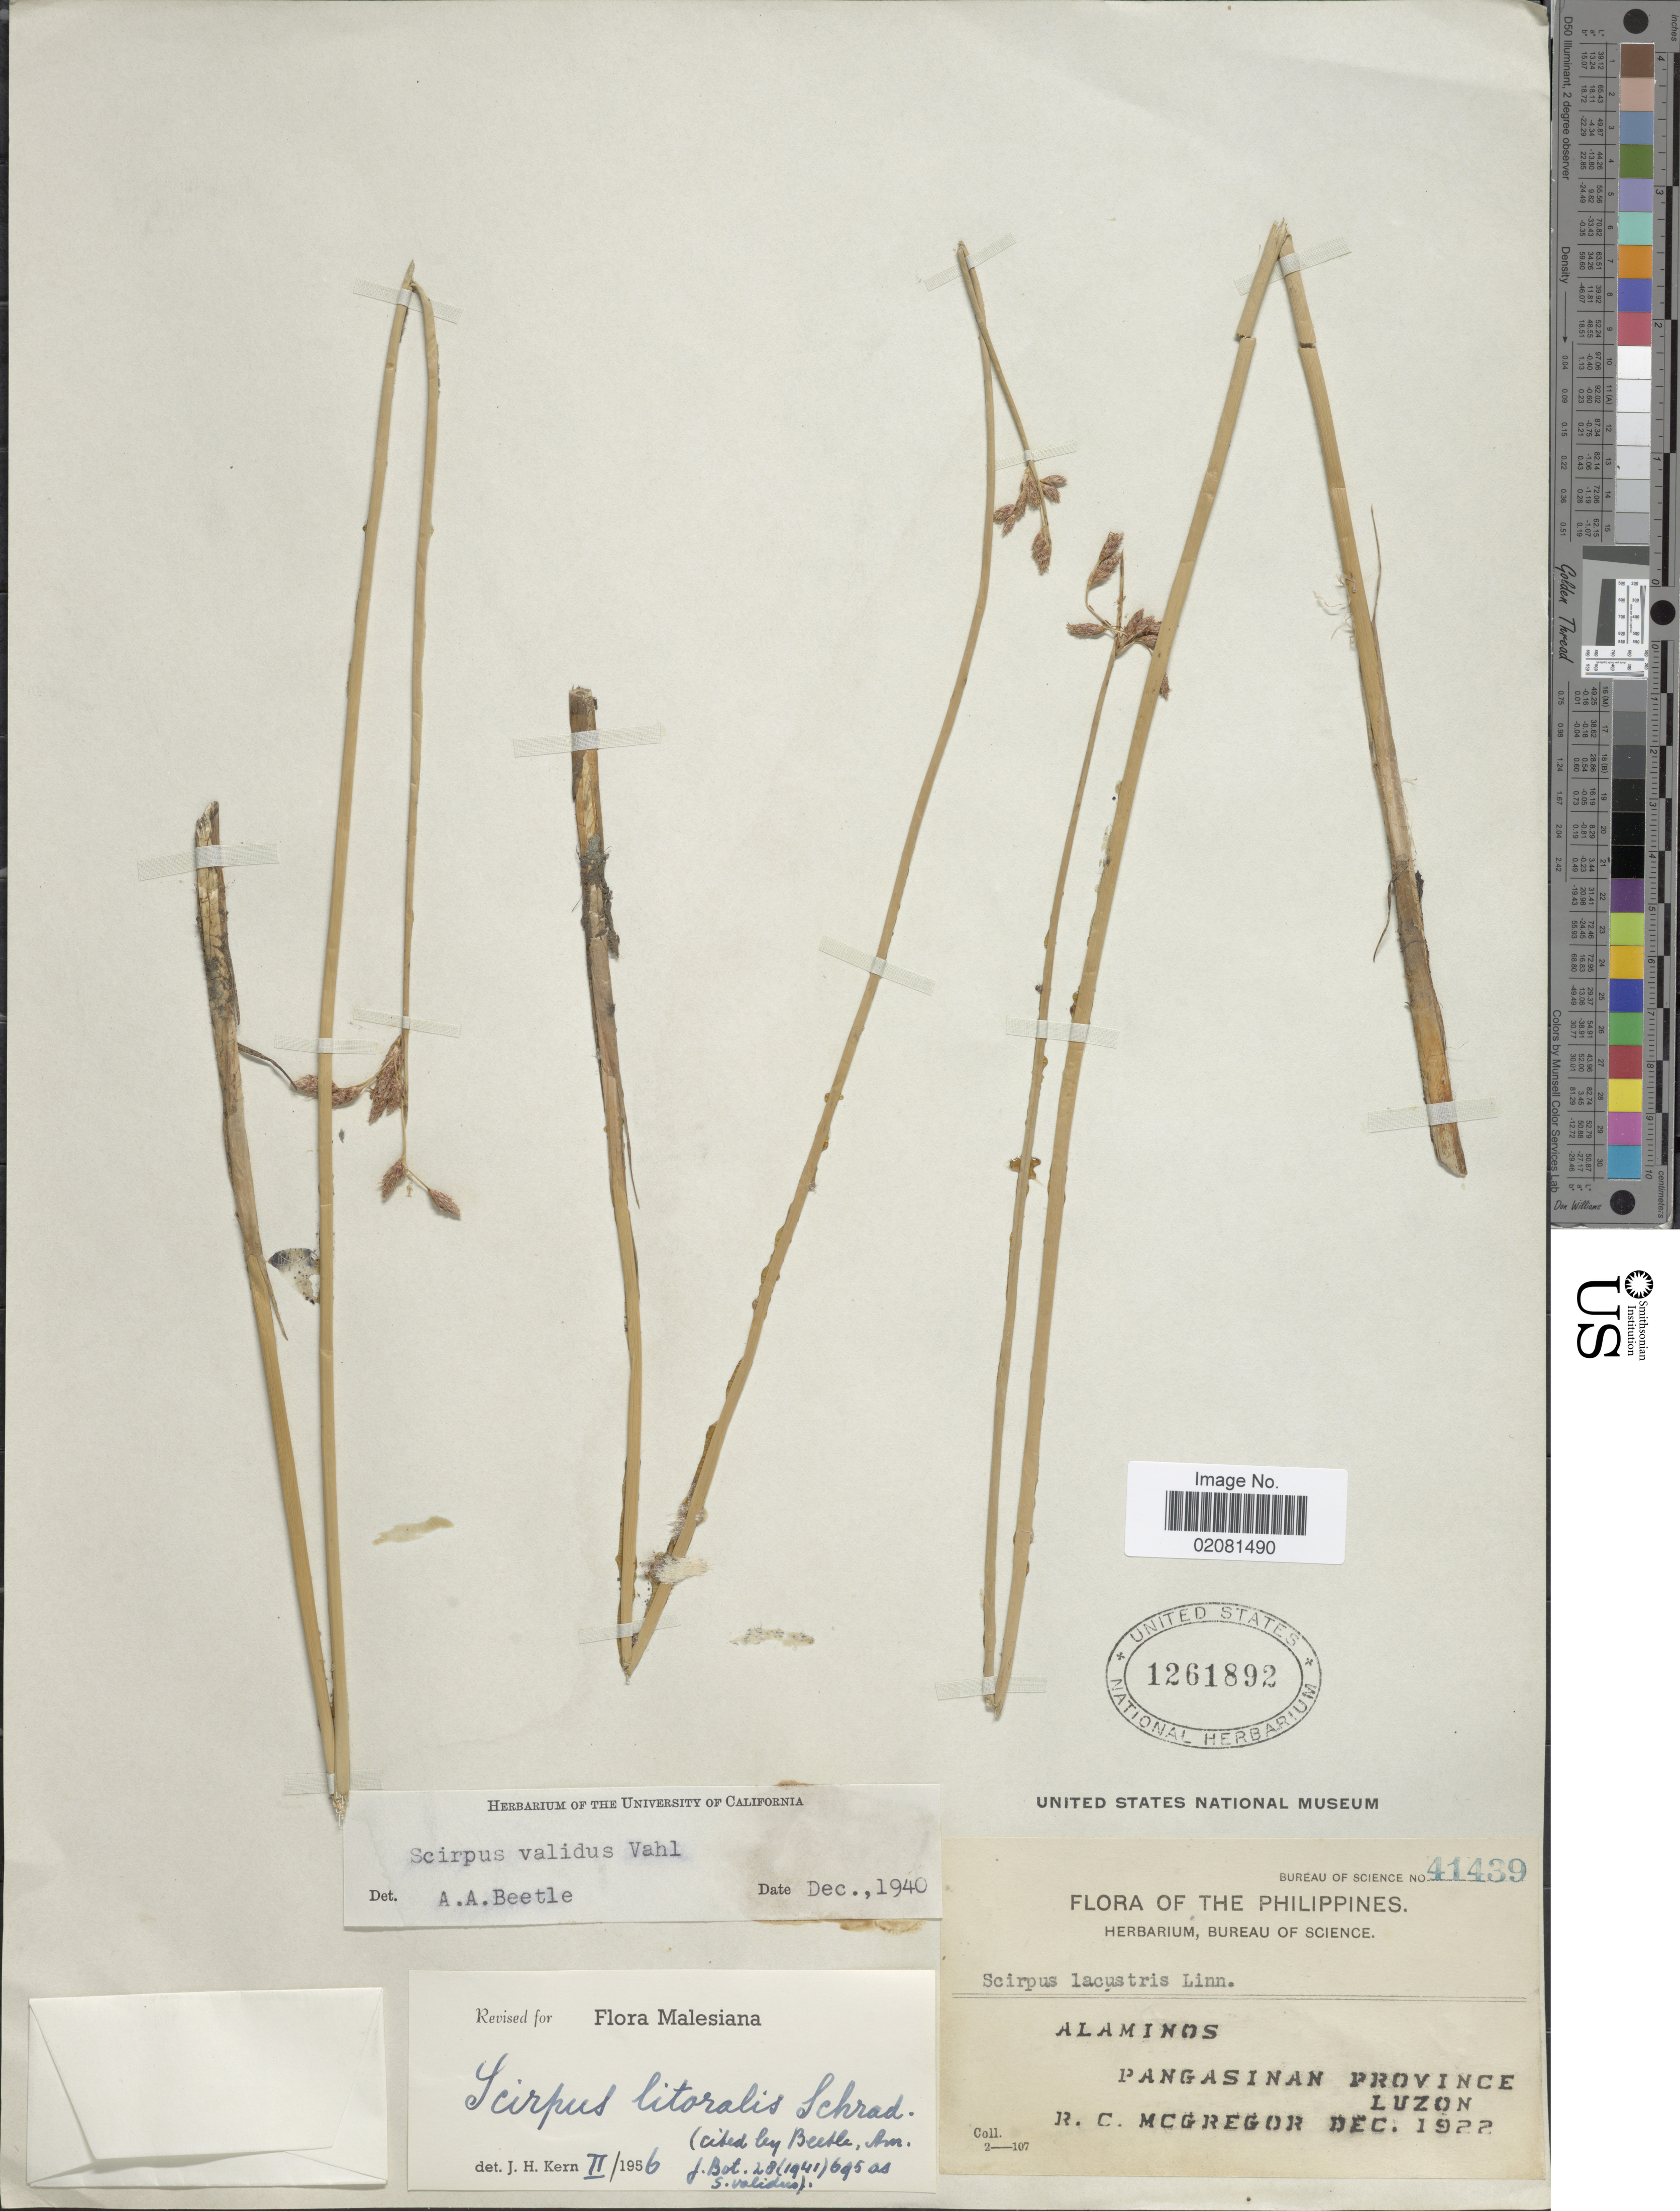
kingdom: Plantae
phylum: Tracheophyta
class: Liliopsida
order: Poales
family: Cyperaceae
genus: Schoenoplectus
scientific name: Schoenoplectus litoralis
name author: (Schrad.) Palla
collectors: R. C. McGregor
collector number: Bureau of Science 41439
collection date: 1922-12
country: Philippines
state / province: Ilocos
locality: Alaminos. Pangasinan. Luzon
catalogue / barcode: US 1261892